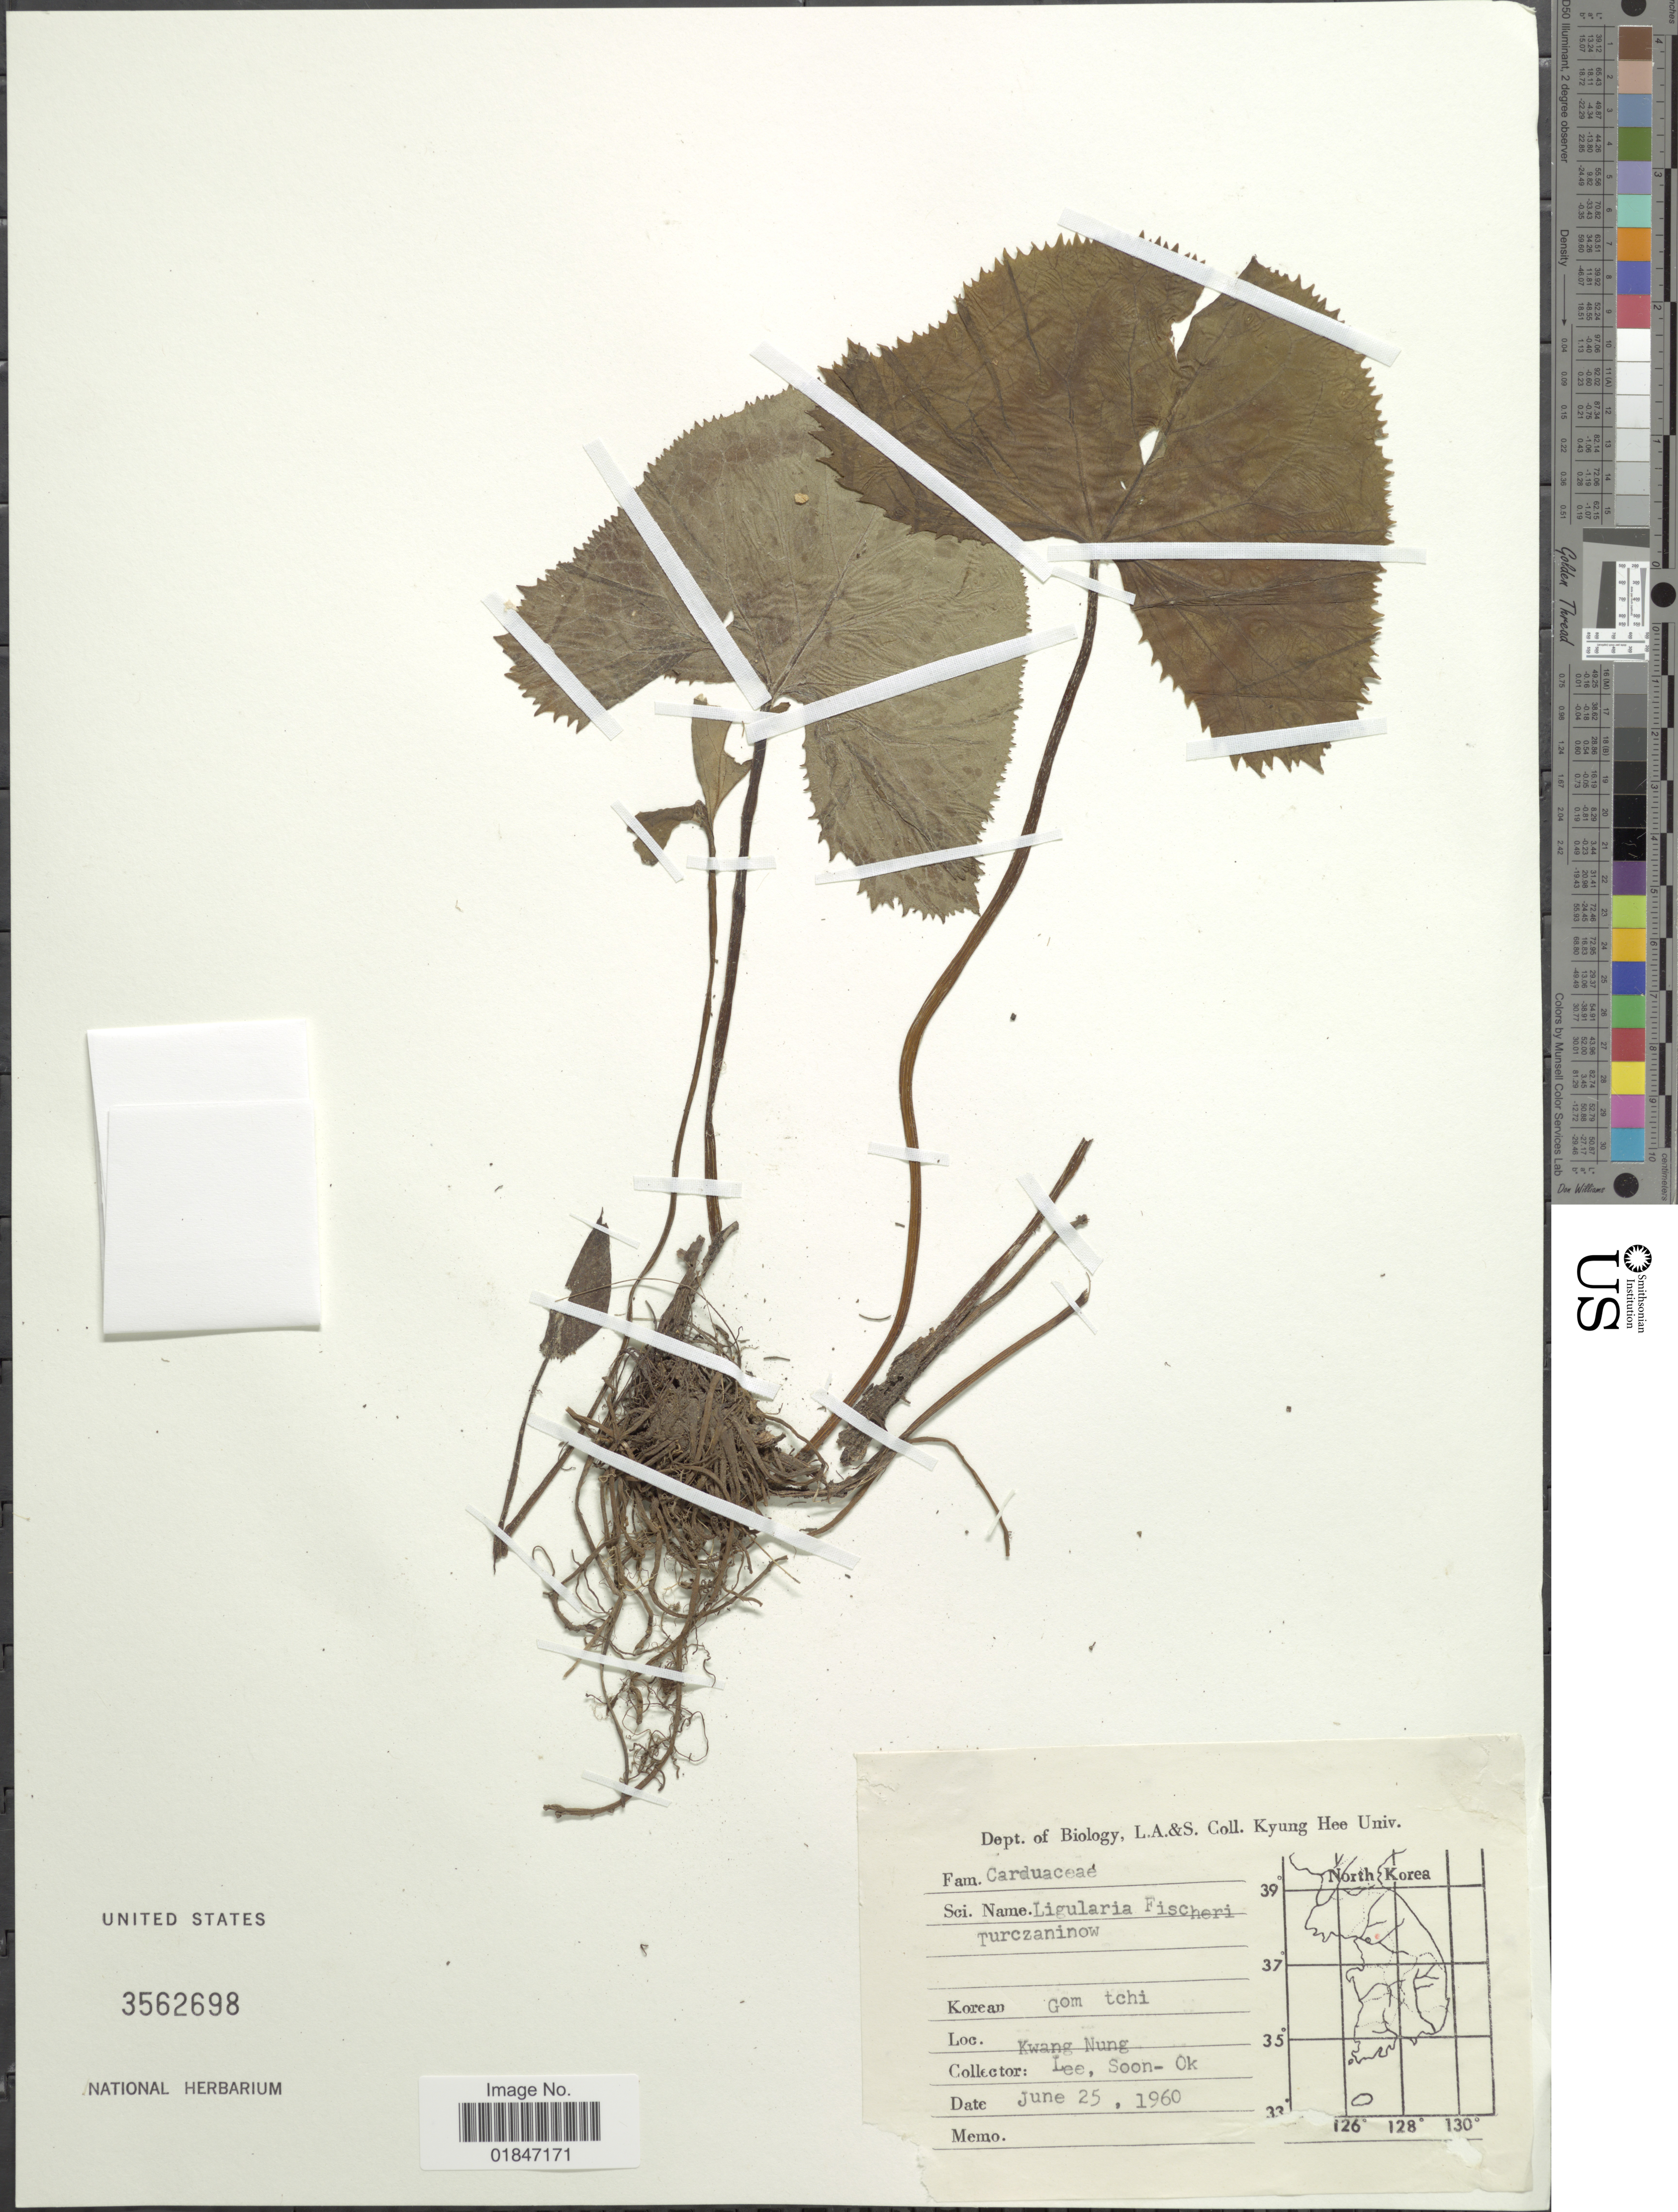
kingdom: Plantae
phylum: Tracheophyta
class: Magnoliopsida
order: Asterales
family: Asteraceae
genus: Ligularia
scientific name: Ligularia fischeri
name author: (Ledeb.) Turcz.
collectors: S. Lee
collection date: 1960-06-25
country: South Korea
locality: Kwang Nung.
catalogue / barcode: US 3562698